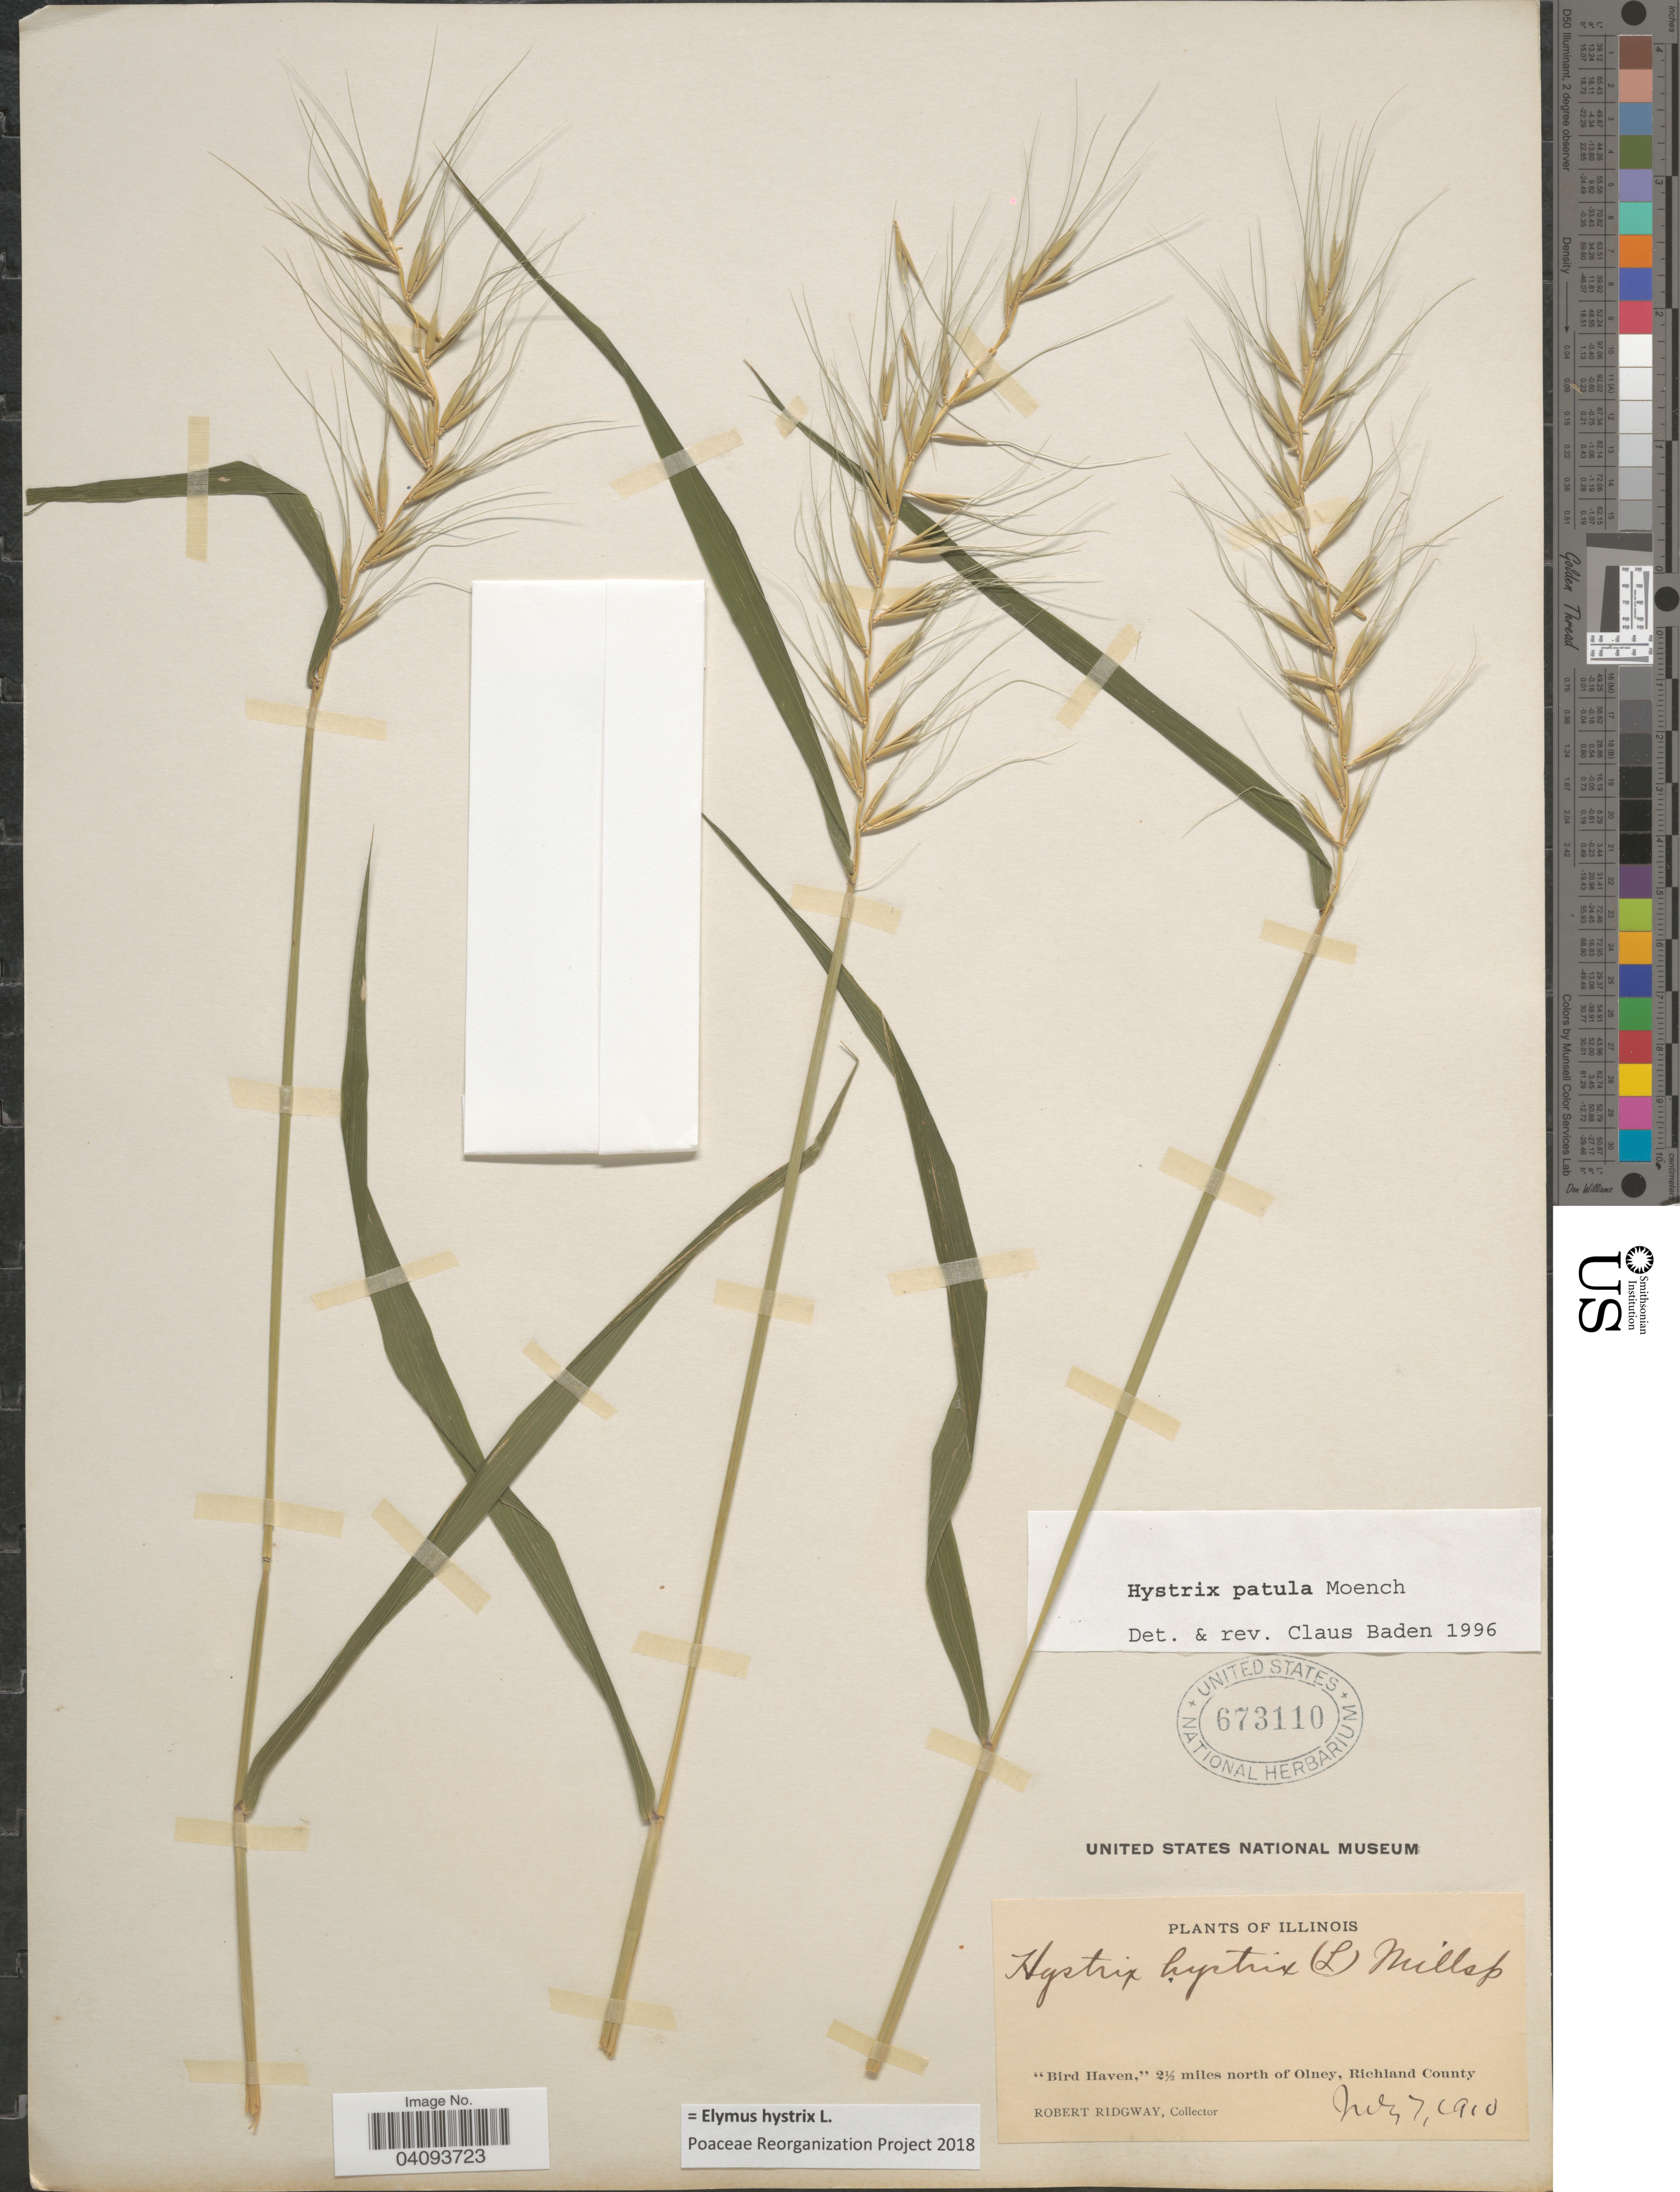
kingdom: Plantae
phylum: Tracheophyta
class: Liliopsida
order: Poales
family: Poaceae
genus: Elymus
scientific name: Elymus hystrix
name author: L.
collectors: R. Ridgway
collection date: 1910-11-07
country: United States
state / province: Illinois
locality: Bird Haven,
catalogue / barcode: US 673110